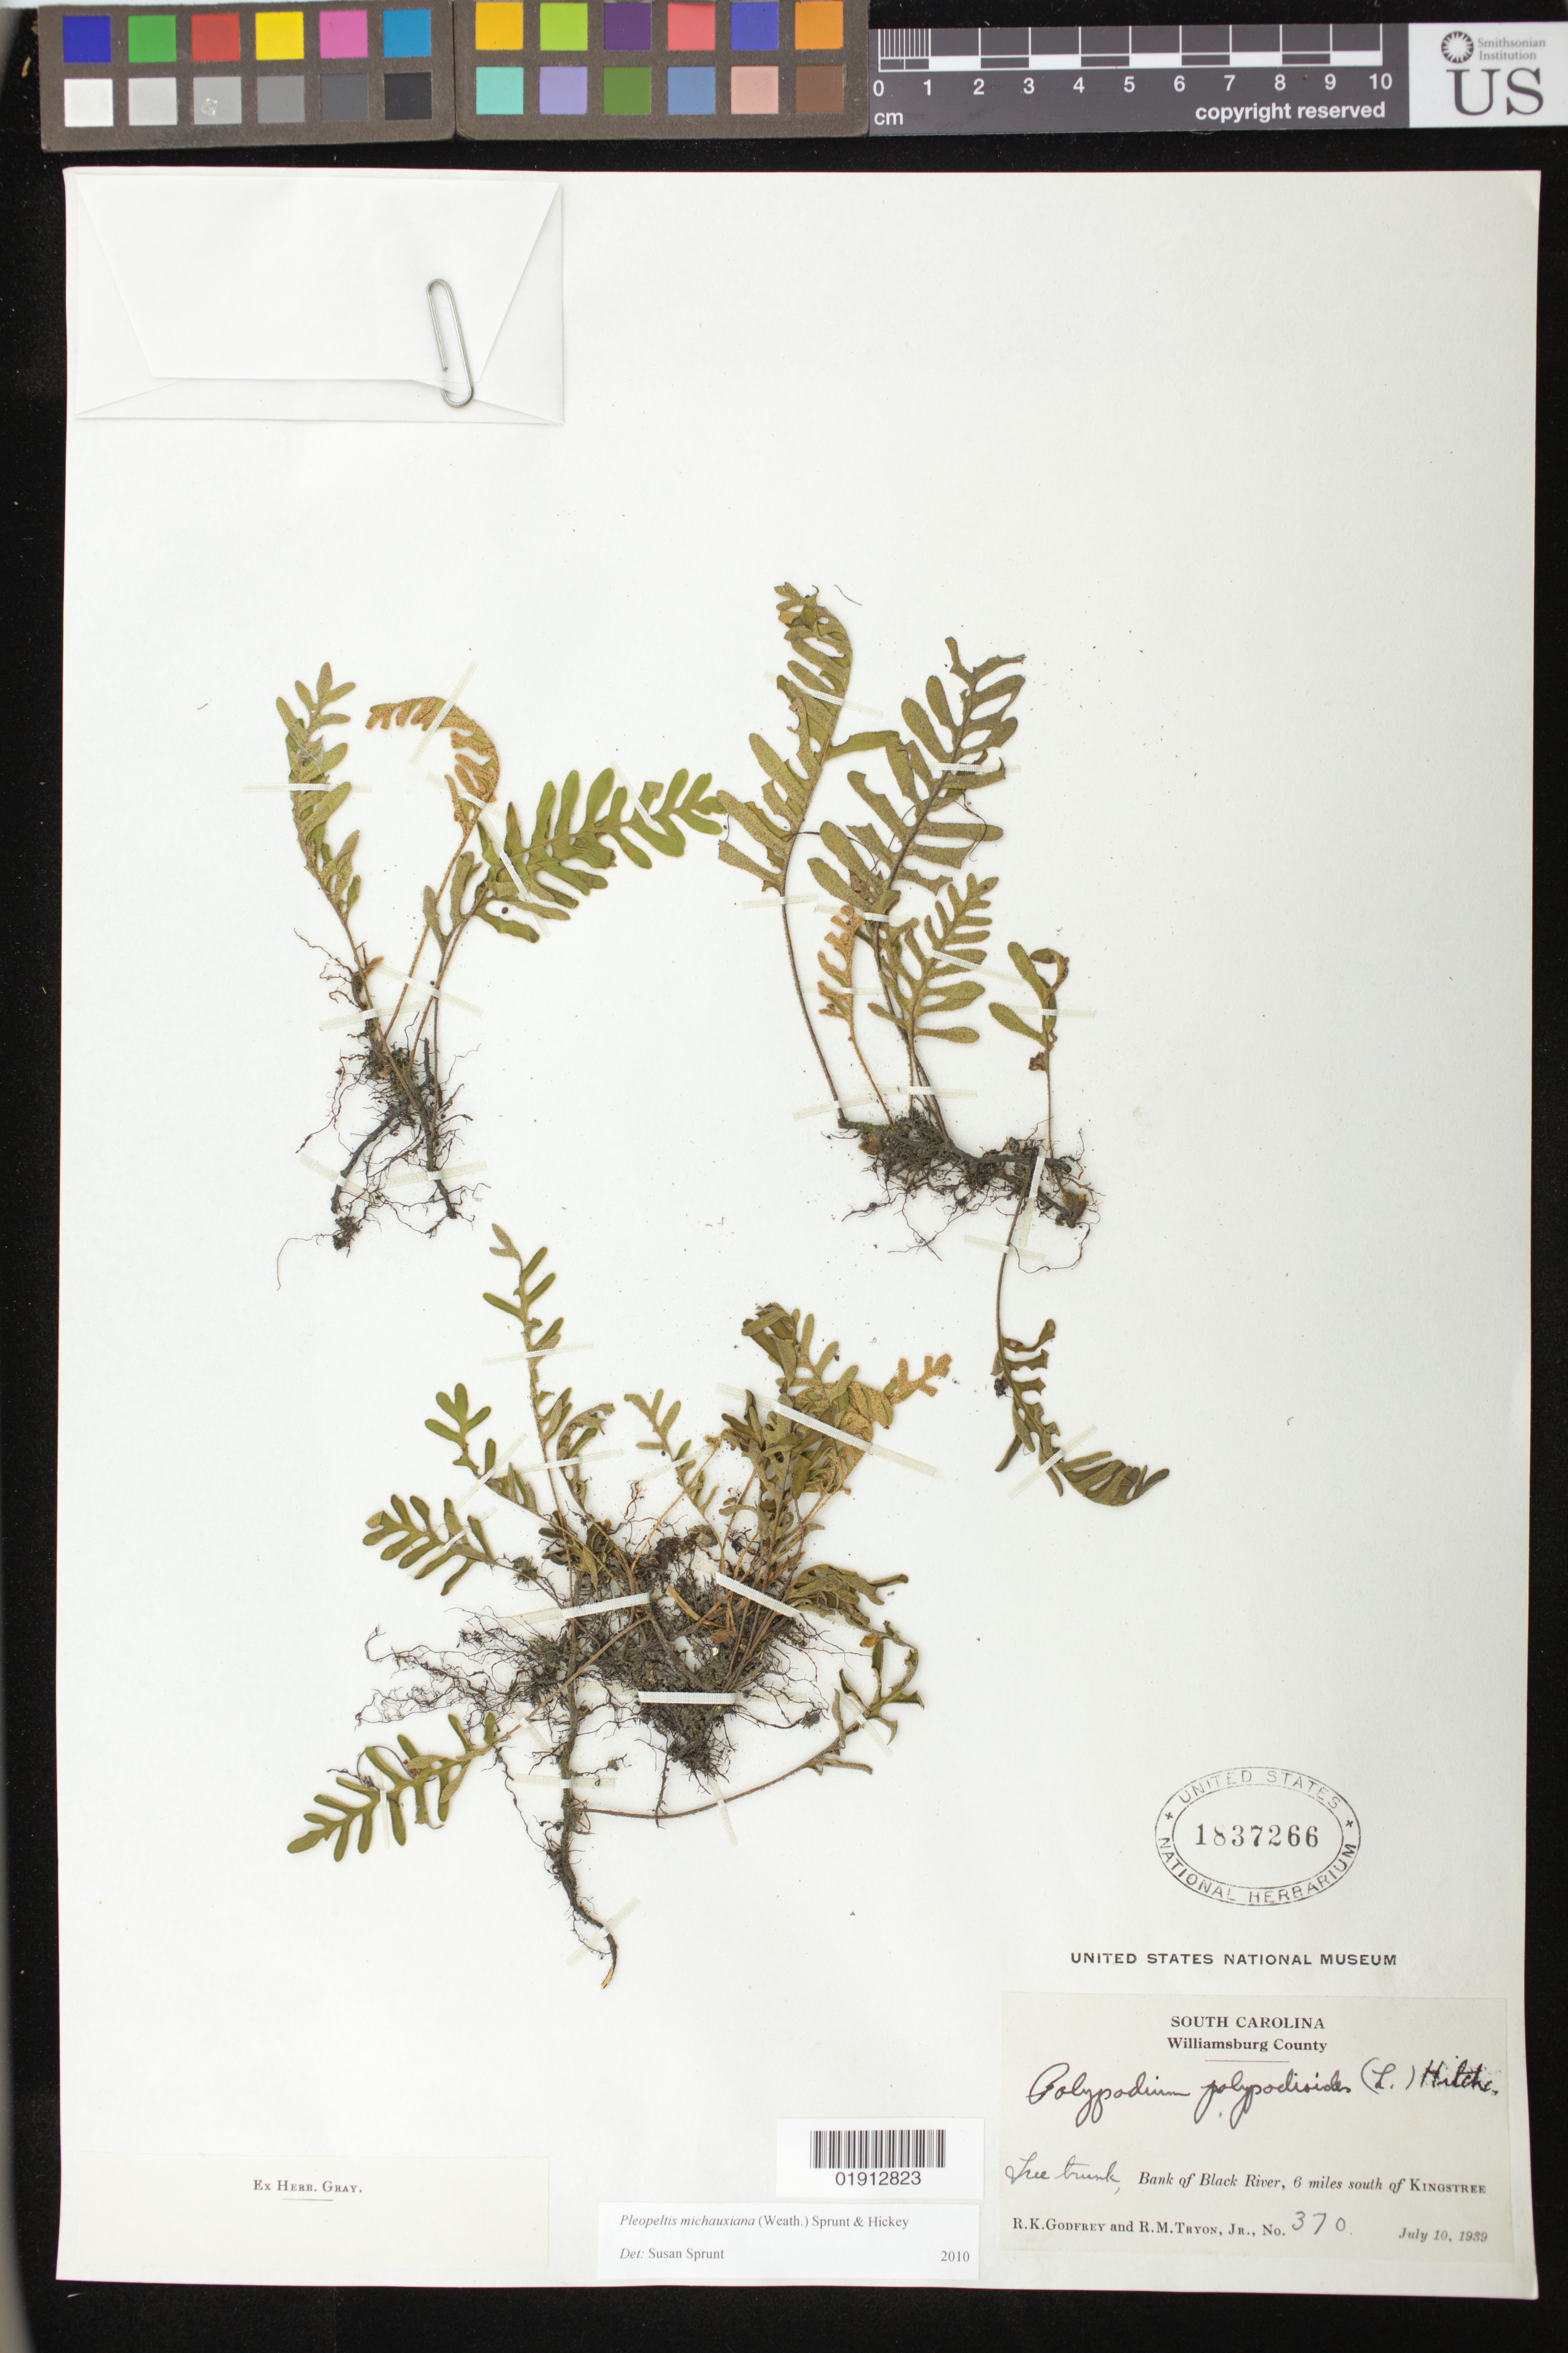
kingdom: Plantae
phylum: Tracheophyta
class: Polypodiopsida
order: Polypodiales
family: Polypodiaceae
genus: Pleopeltis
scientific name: Pleopeltis michauxiana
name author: (Weath.) Hickey & Sprunt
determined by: Sprunt, S. V.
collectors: R. K. Godfrey & R. M. Tryon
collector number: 370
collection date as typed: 10 Jul 1939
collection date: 1939-07-10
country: United States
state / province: South Carolina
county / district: Williamsburg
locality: Bank of Black River, 6 miles south of Kingstree.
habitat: On tree trunk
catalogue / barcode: US 1837266